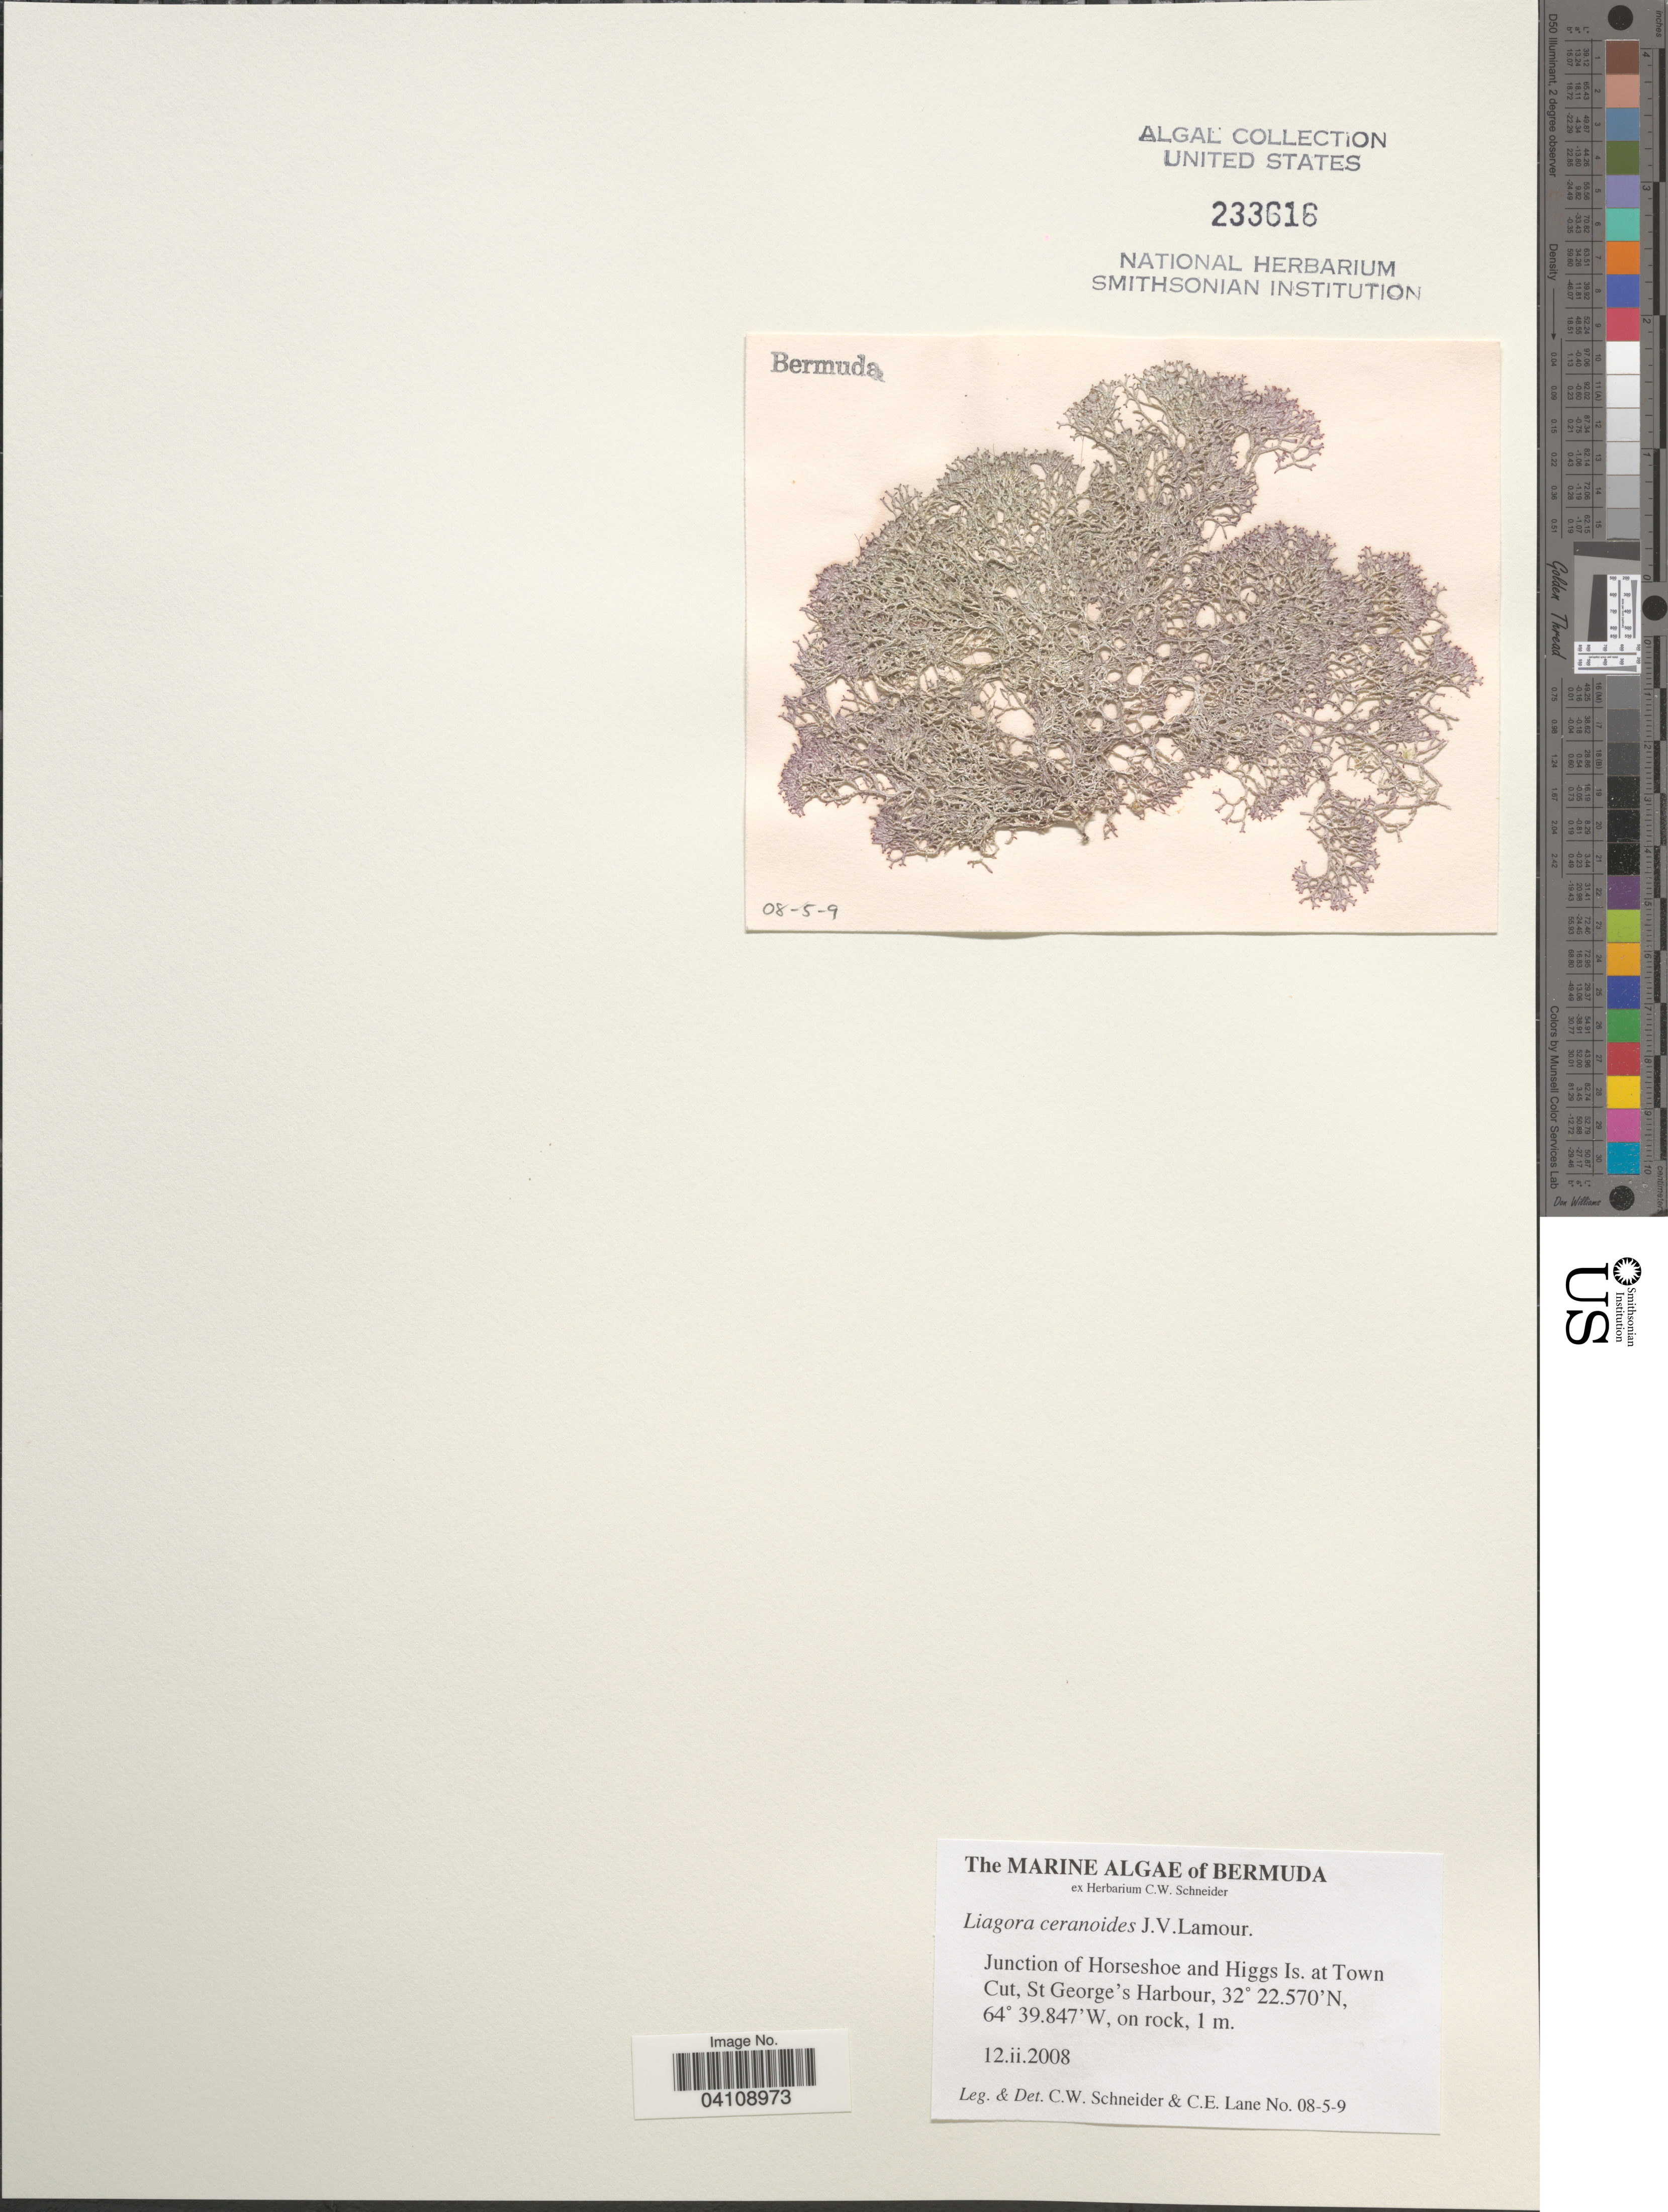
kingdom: Plantae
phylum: Rhodophyta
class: Florideophyceae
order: Nemaliales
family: Liagoraceae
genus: Liagora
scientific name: Liagora ceranoides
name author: J.V.Lamouroux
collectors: C. W.Schneider & C. E. Lane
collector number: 08-5-9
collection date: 2008-02-12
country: Bermuda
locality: Junction of Horseshoe and Higgs Is. at Town Cut, St. George's Harbour.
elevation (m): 1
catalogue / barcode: US 233616